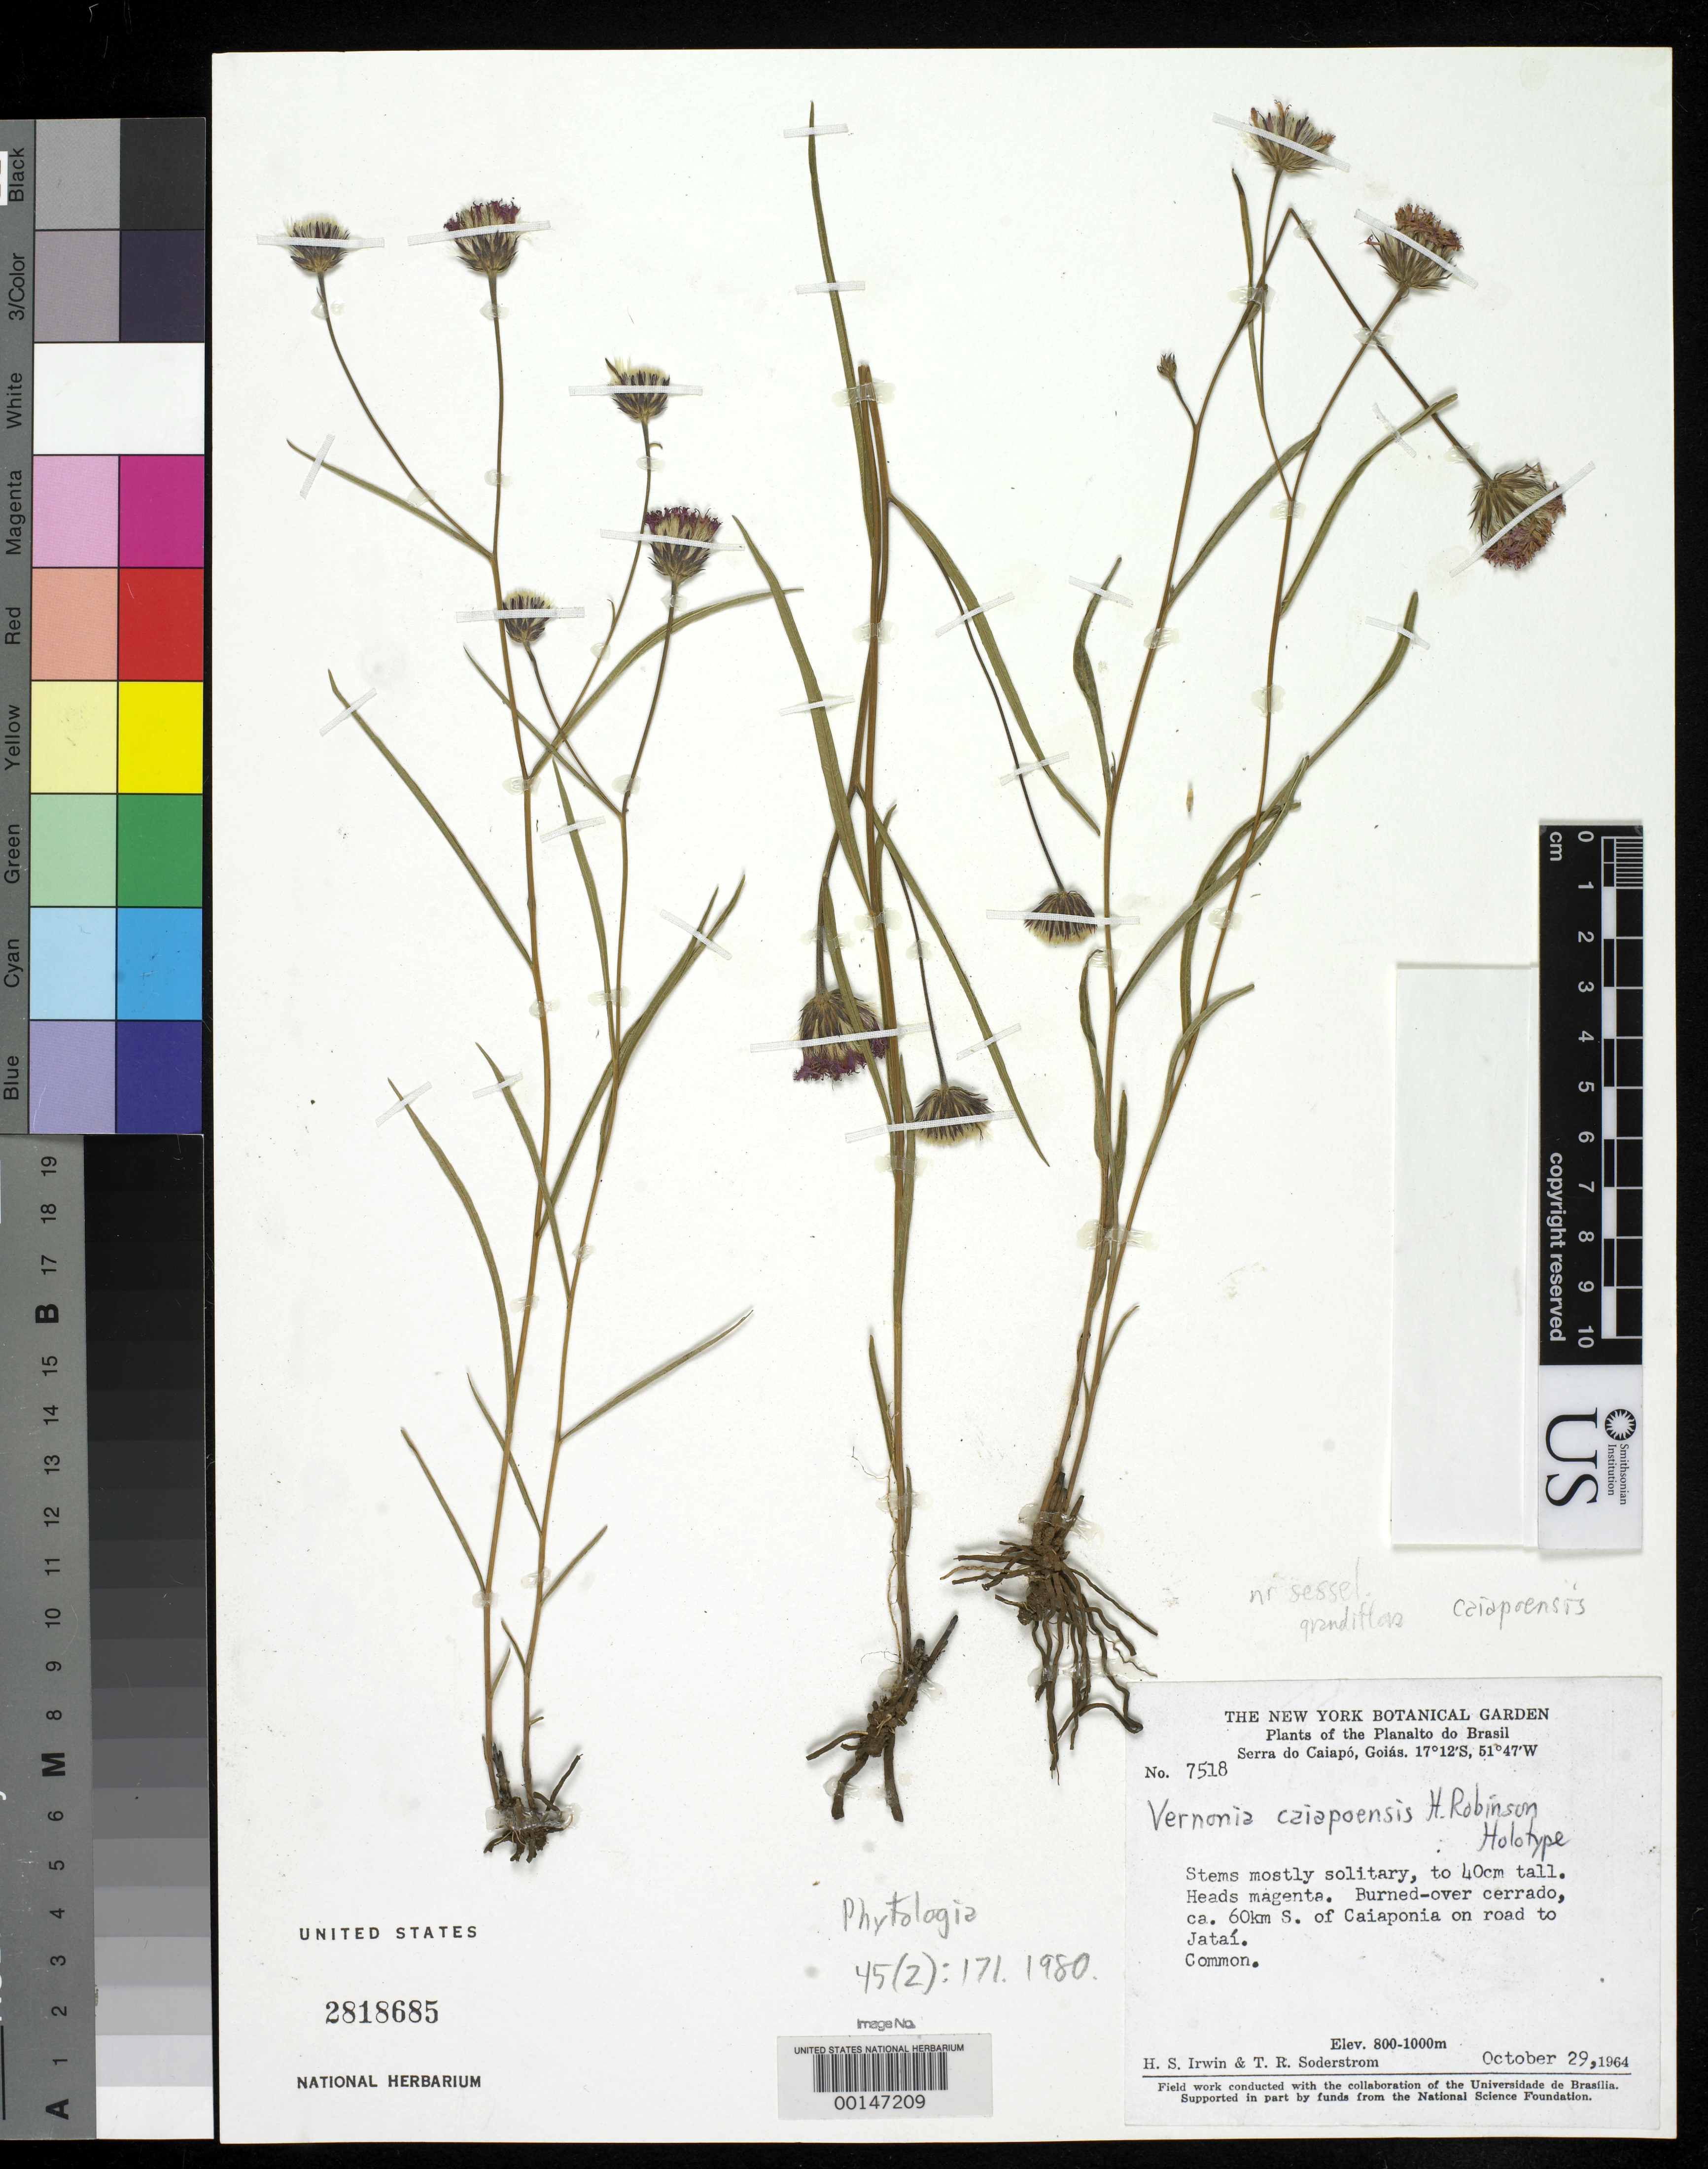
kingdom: Plantae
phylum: Tracheophyta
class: Magnoliopsida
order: Asterales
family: Asteraceae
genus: Vernonia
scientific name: Vernonia caiapoensis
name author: H. Rob.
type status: Holotype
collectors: T. R. Soderstrom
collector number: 7518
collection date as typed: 29 Oct 1964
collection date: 1964-10-29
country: Brazil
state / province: Goiás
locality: Serra do Caiapo, S of Caiaponia on road to Jatai.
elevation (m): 800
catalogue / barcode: US 2818685